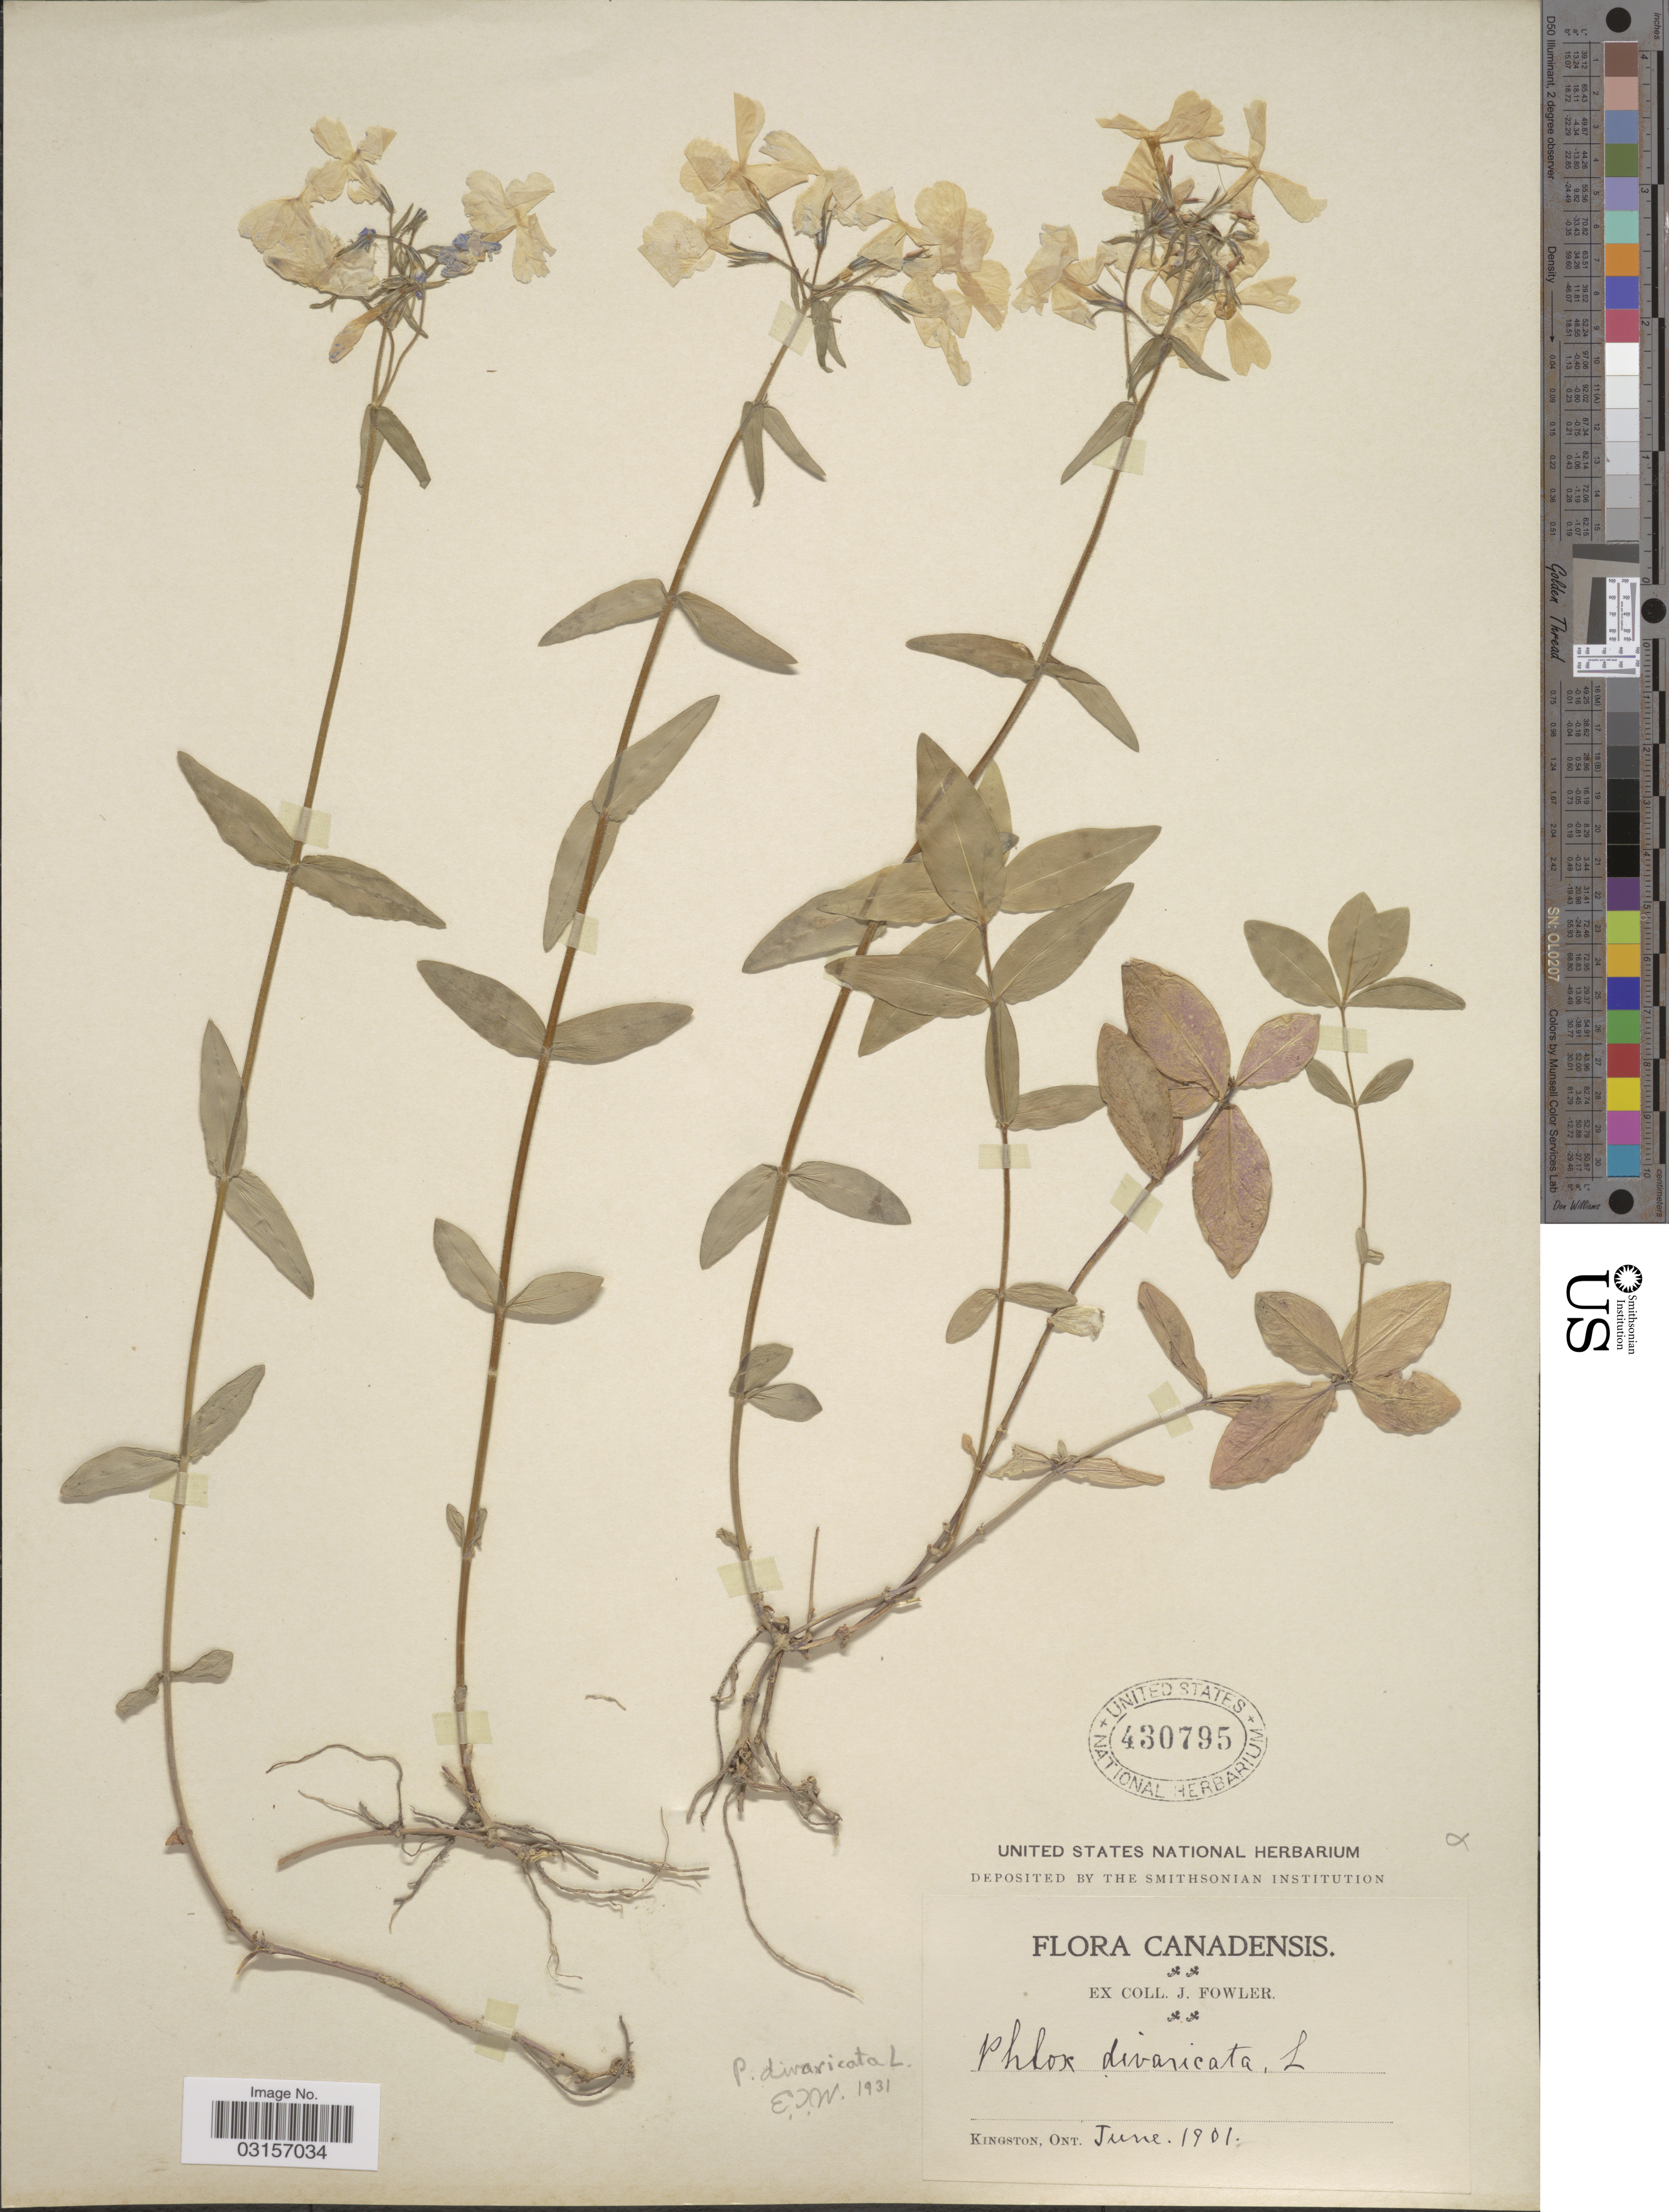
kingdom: Plantae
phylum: Tracheophyta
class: Magnoliopsida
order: Ericales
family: Polemoniaceae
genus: Phlox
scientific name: Phlox divaricata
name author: L.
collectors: J. Fowler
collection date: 1901-06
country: Canada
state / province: Ontario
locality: Kingston.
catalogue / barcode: US 430795